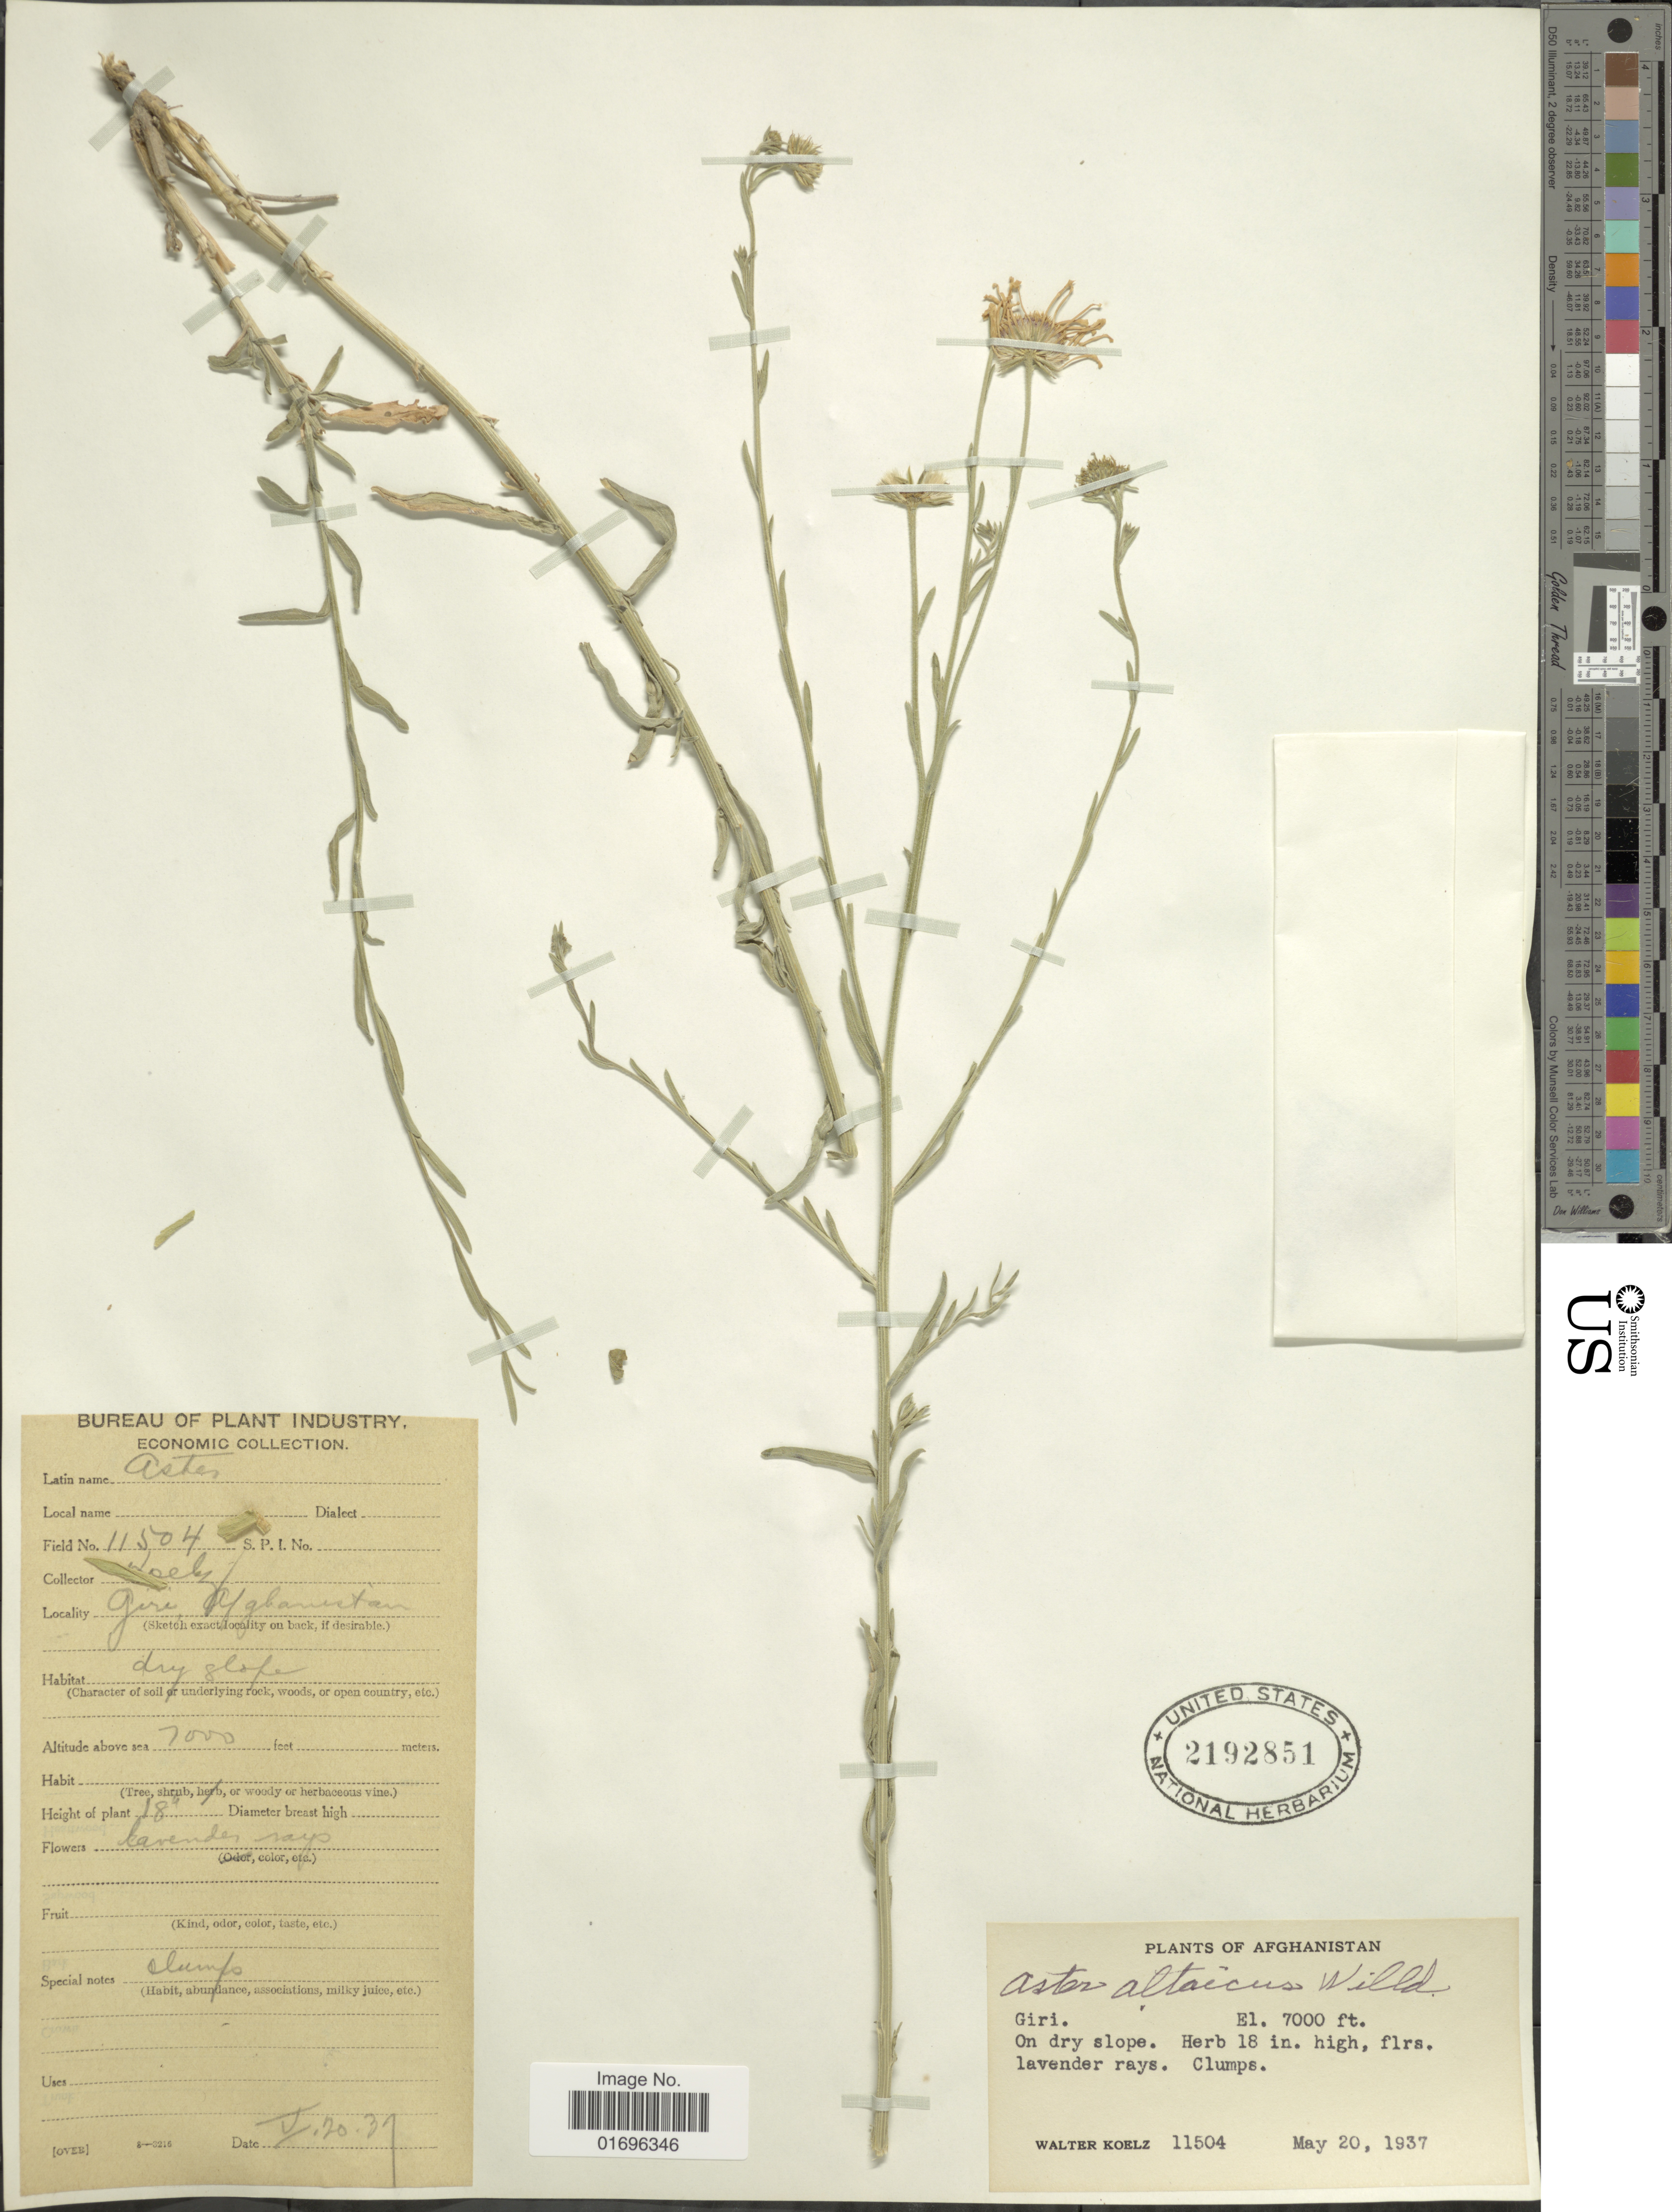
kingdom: Plantae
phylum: Tracheophyta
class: Magnoliopsida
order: Asterales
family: Asteraceae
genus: Aster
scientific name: Aster altaicus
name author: Willd.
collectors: W. N. Koelz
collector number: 11504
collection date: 1937-05-20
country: Afghanistan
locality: Giri.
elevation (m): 2134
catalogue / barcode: US 2192851